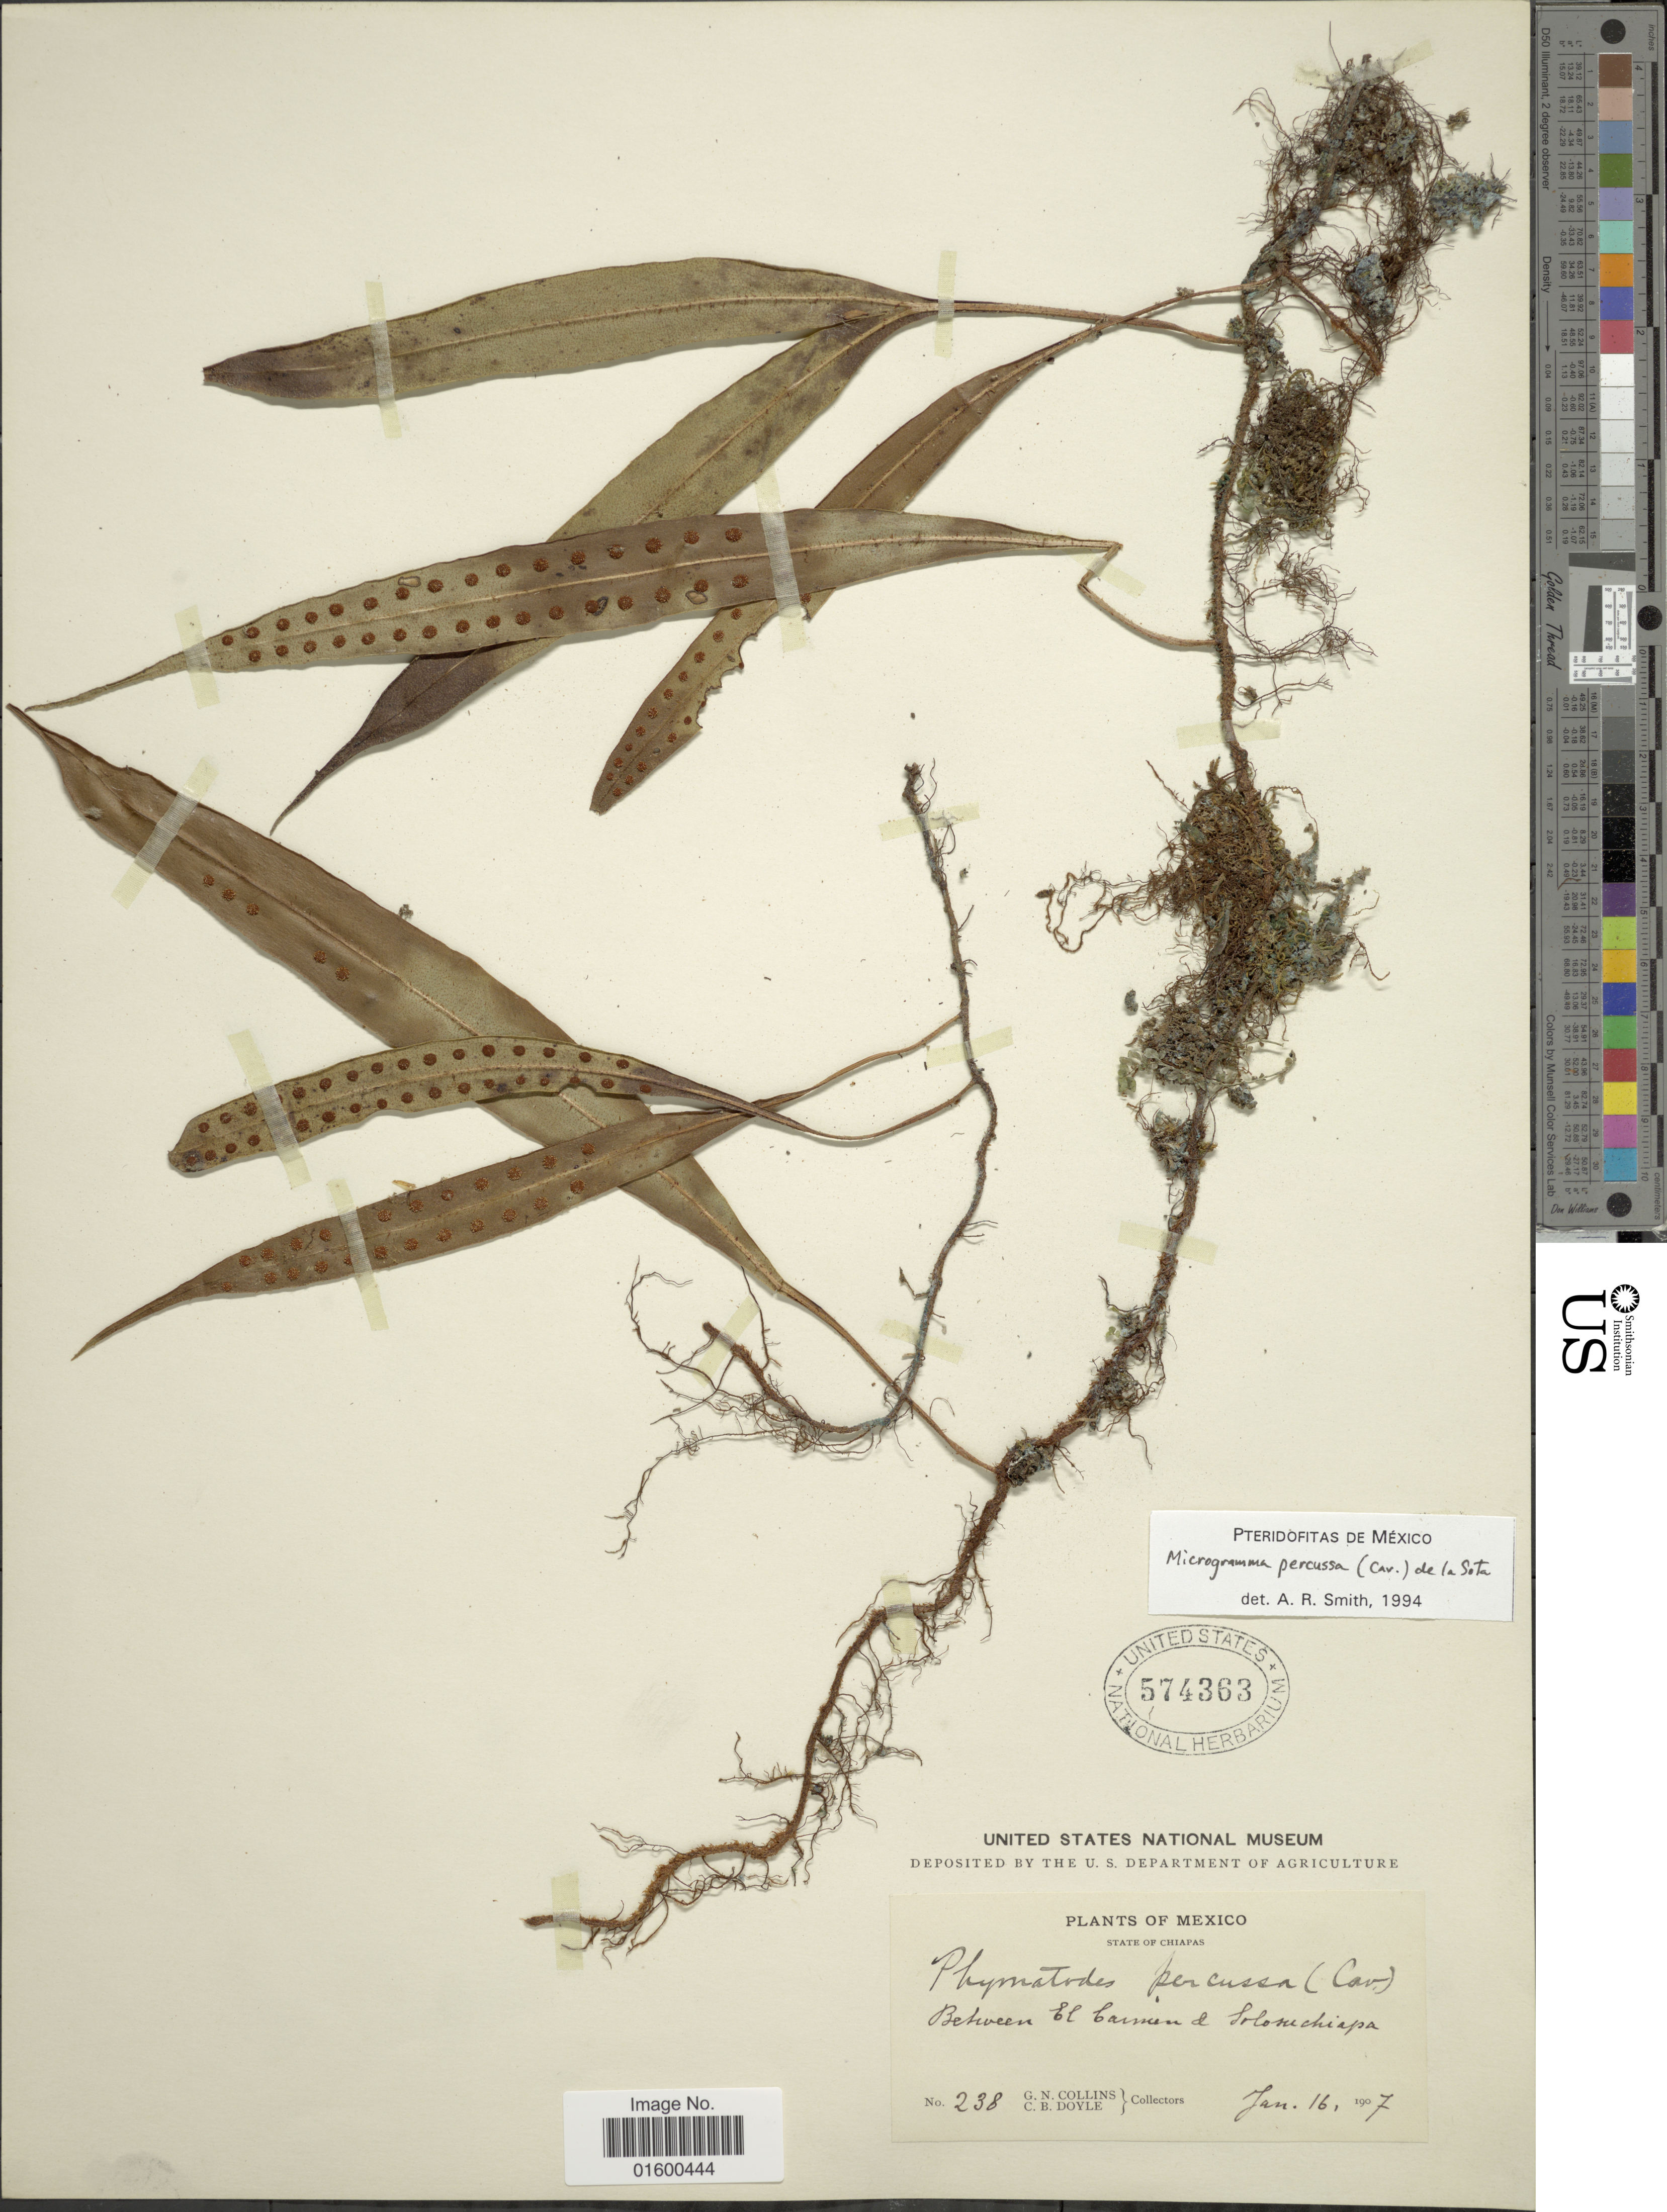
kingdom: Plantae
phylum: Tracheophyta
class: Polypodiopsida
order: Polypodiales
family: Polypodiaceae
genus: Microgramma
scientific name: Microgramma percussa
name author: (Cav.) de la Sota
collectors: G. Collins & C. Doyle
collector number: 238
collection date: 1907-01-16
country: Mexico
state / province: Chiapas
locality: State of Chiapas, between El Carmen & Solosuchiapa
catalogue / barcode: US 574363